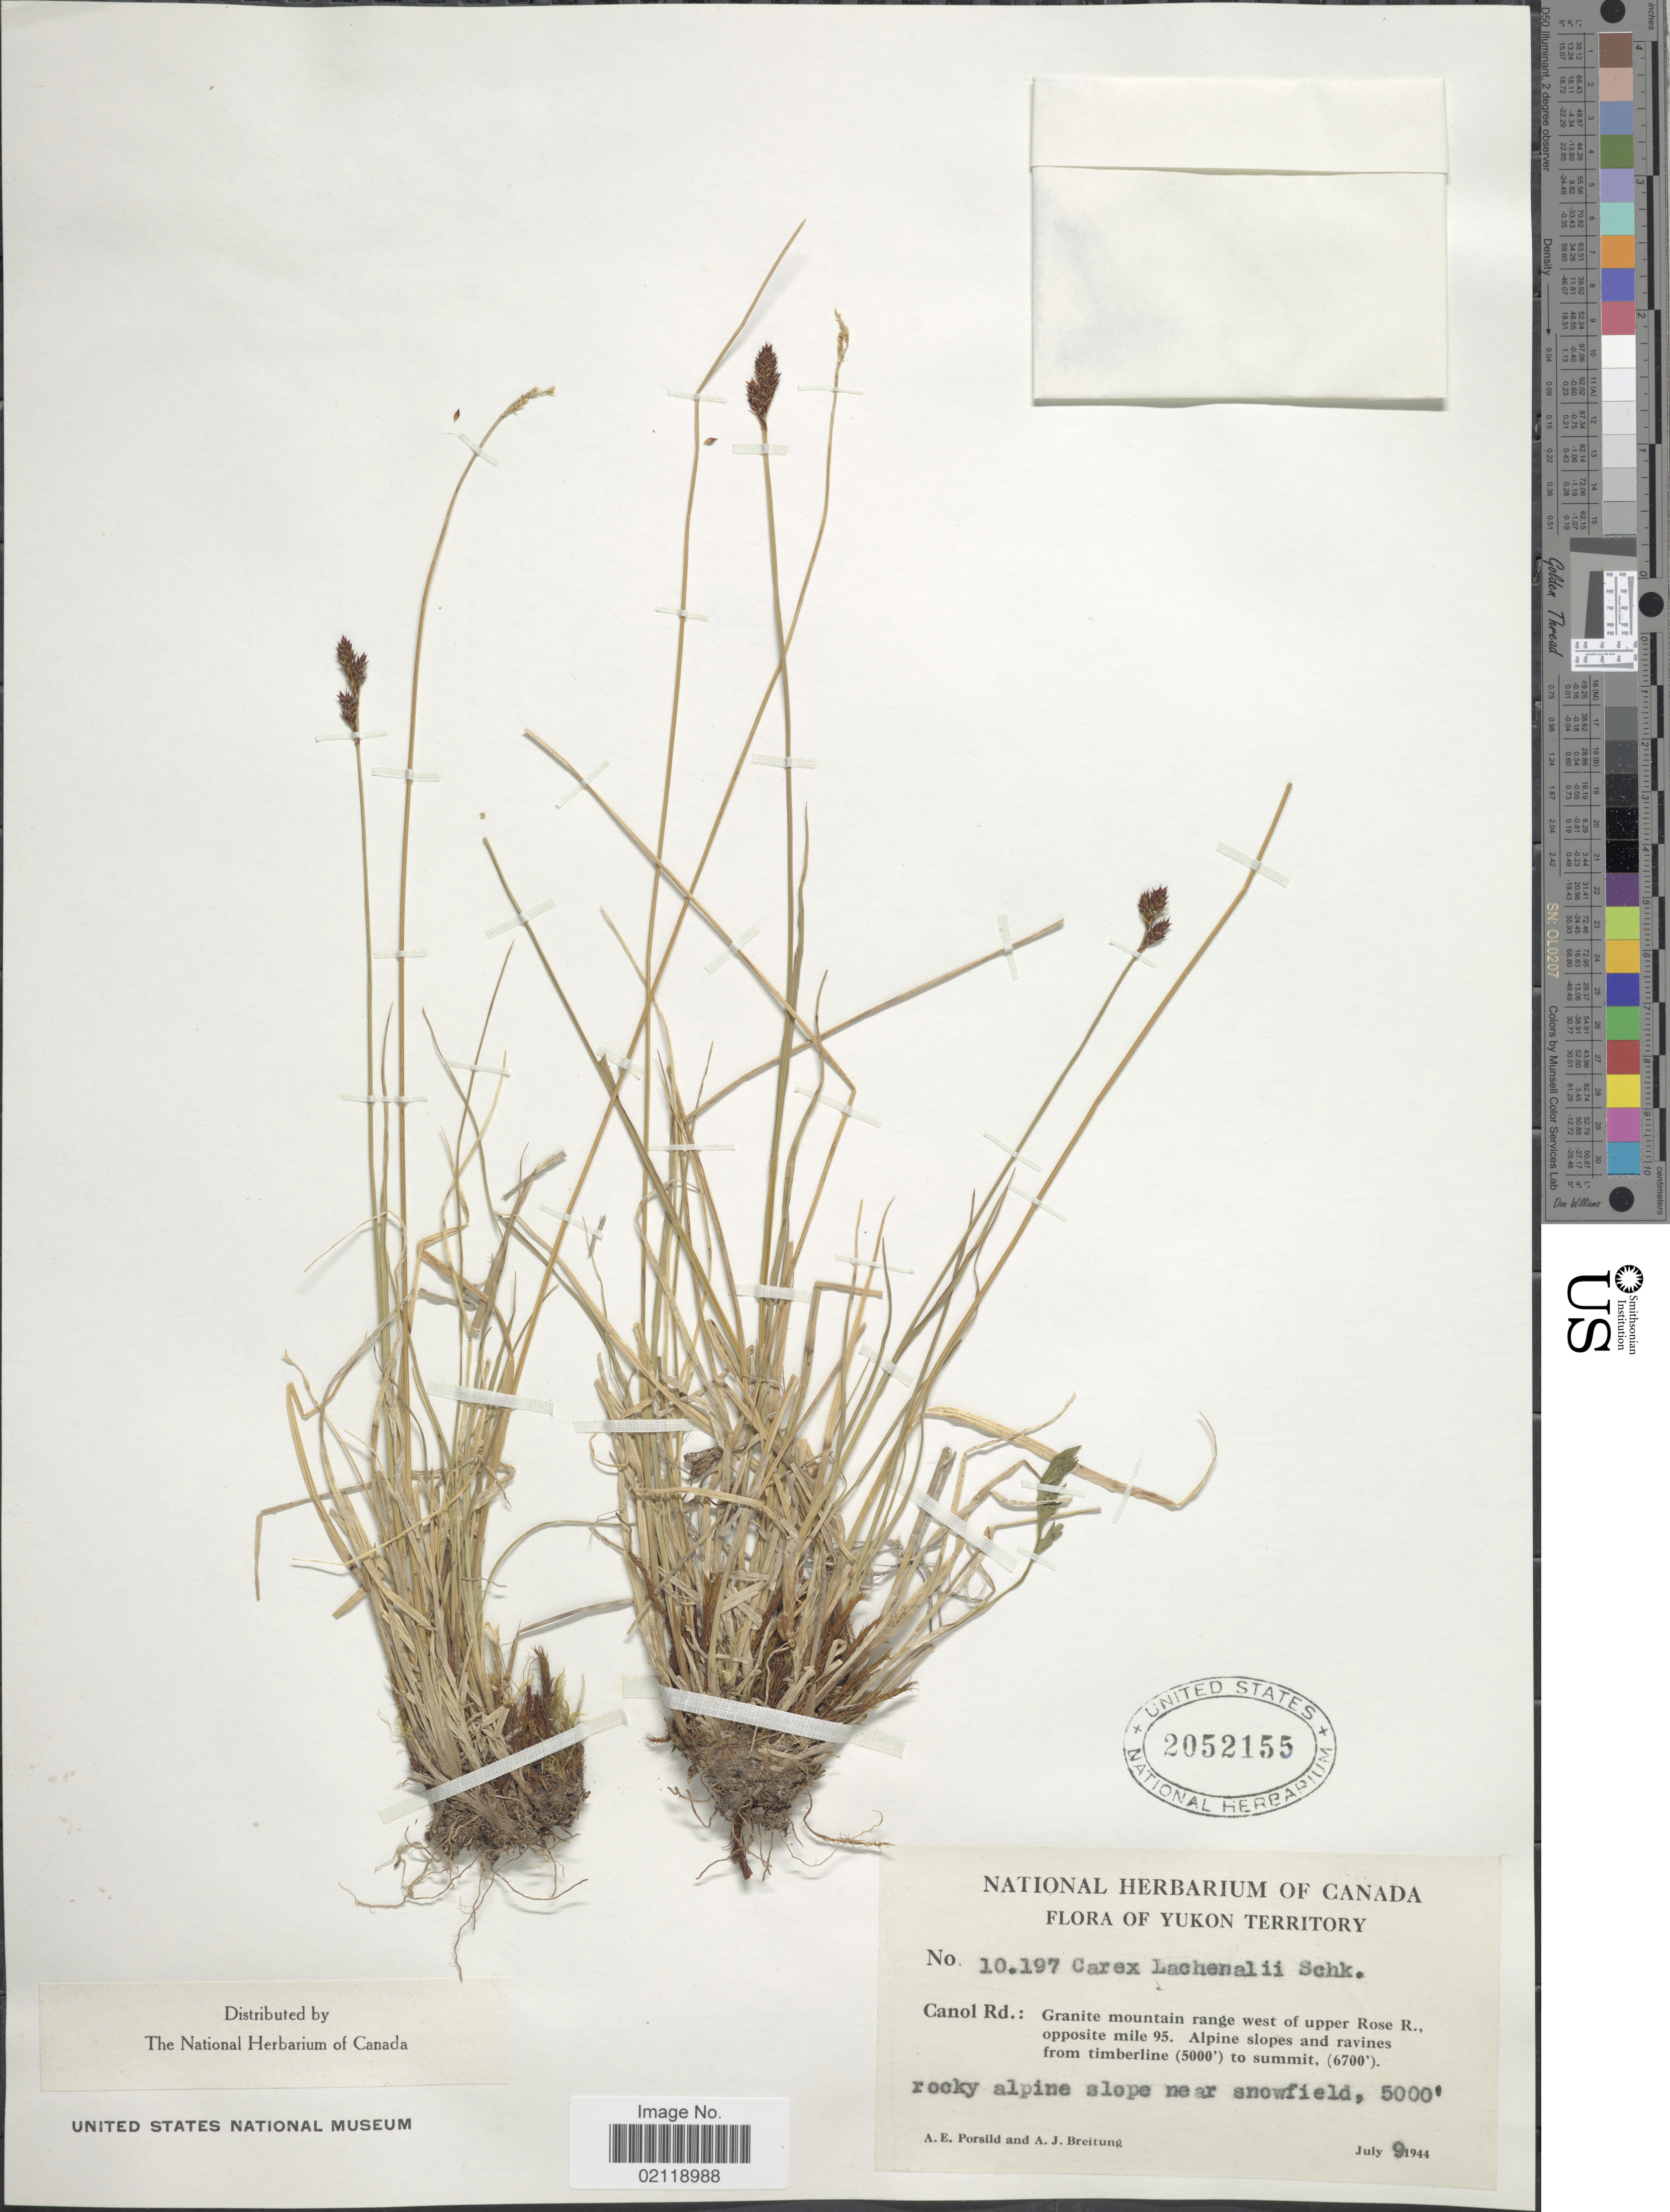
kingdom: Plantae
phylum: Tracheophyta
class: Liliopsida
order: Poales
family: Cyperaceae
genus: Carex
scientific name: Carex lachenalii subsp. lachenalii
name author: Schkuhr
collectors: A. E. Porsild & A. Breitung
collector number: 10197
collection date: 1944-07-09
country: Canada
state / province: Yukon Territory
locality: Canol Rd.: Granite mountain range west of upper Rose R., Opposite mile 95. Alpine slopes and ravines from timberline (5000') to summit (6700'). Rocky alpine slope near Snowfield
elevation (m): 1524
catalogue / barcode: US 2052155